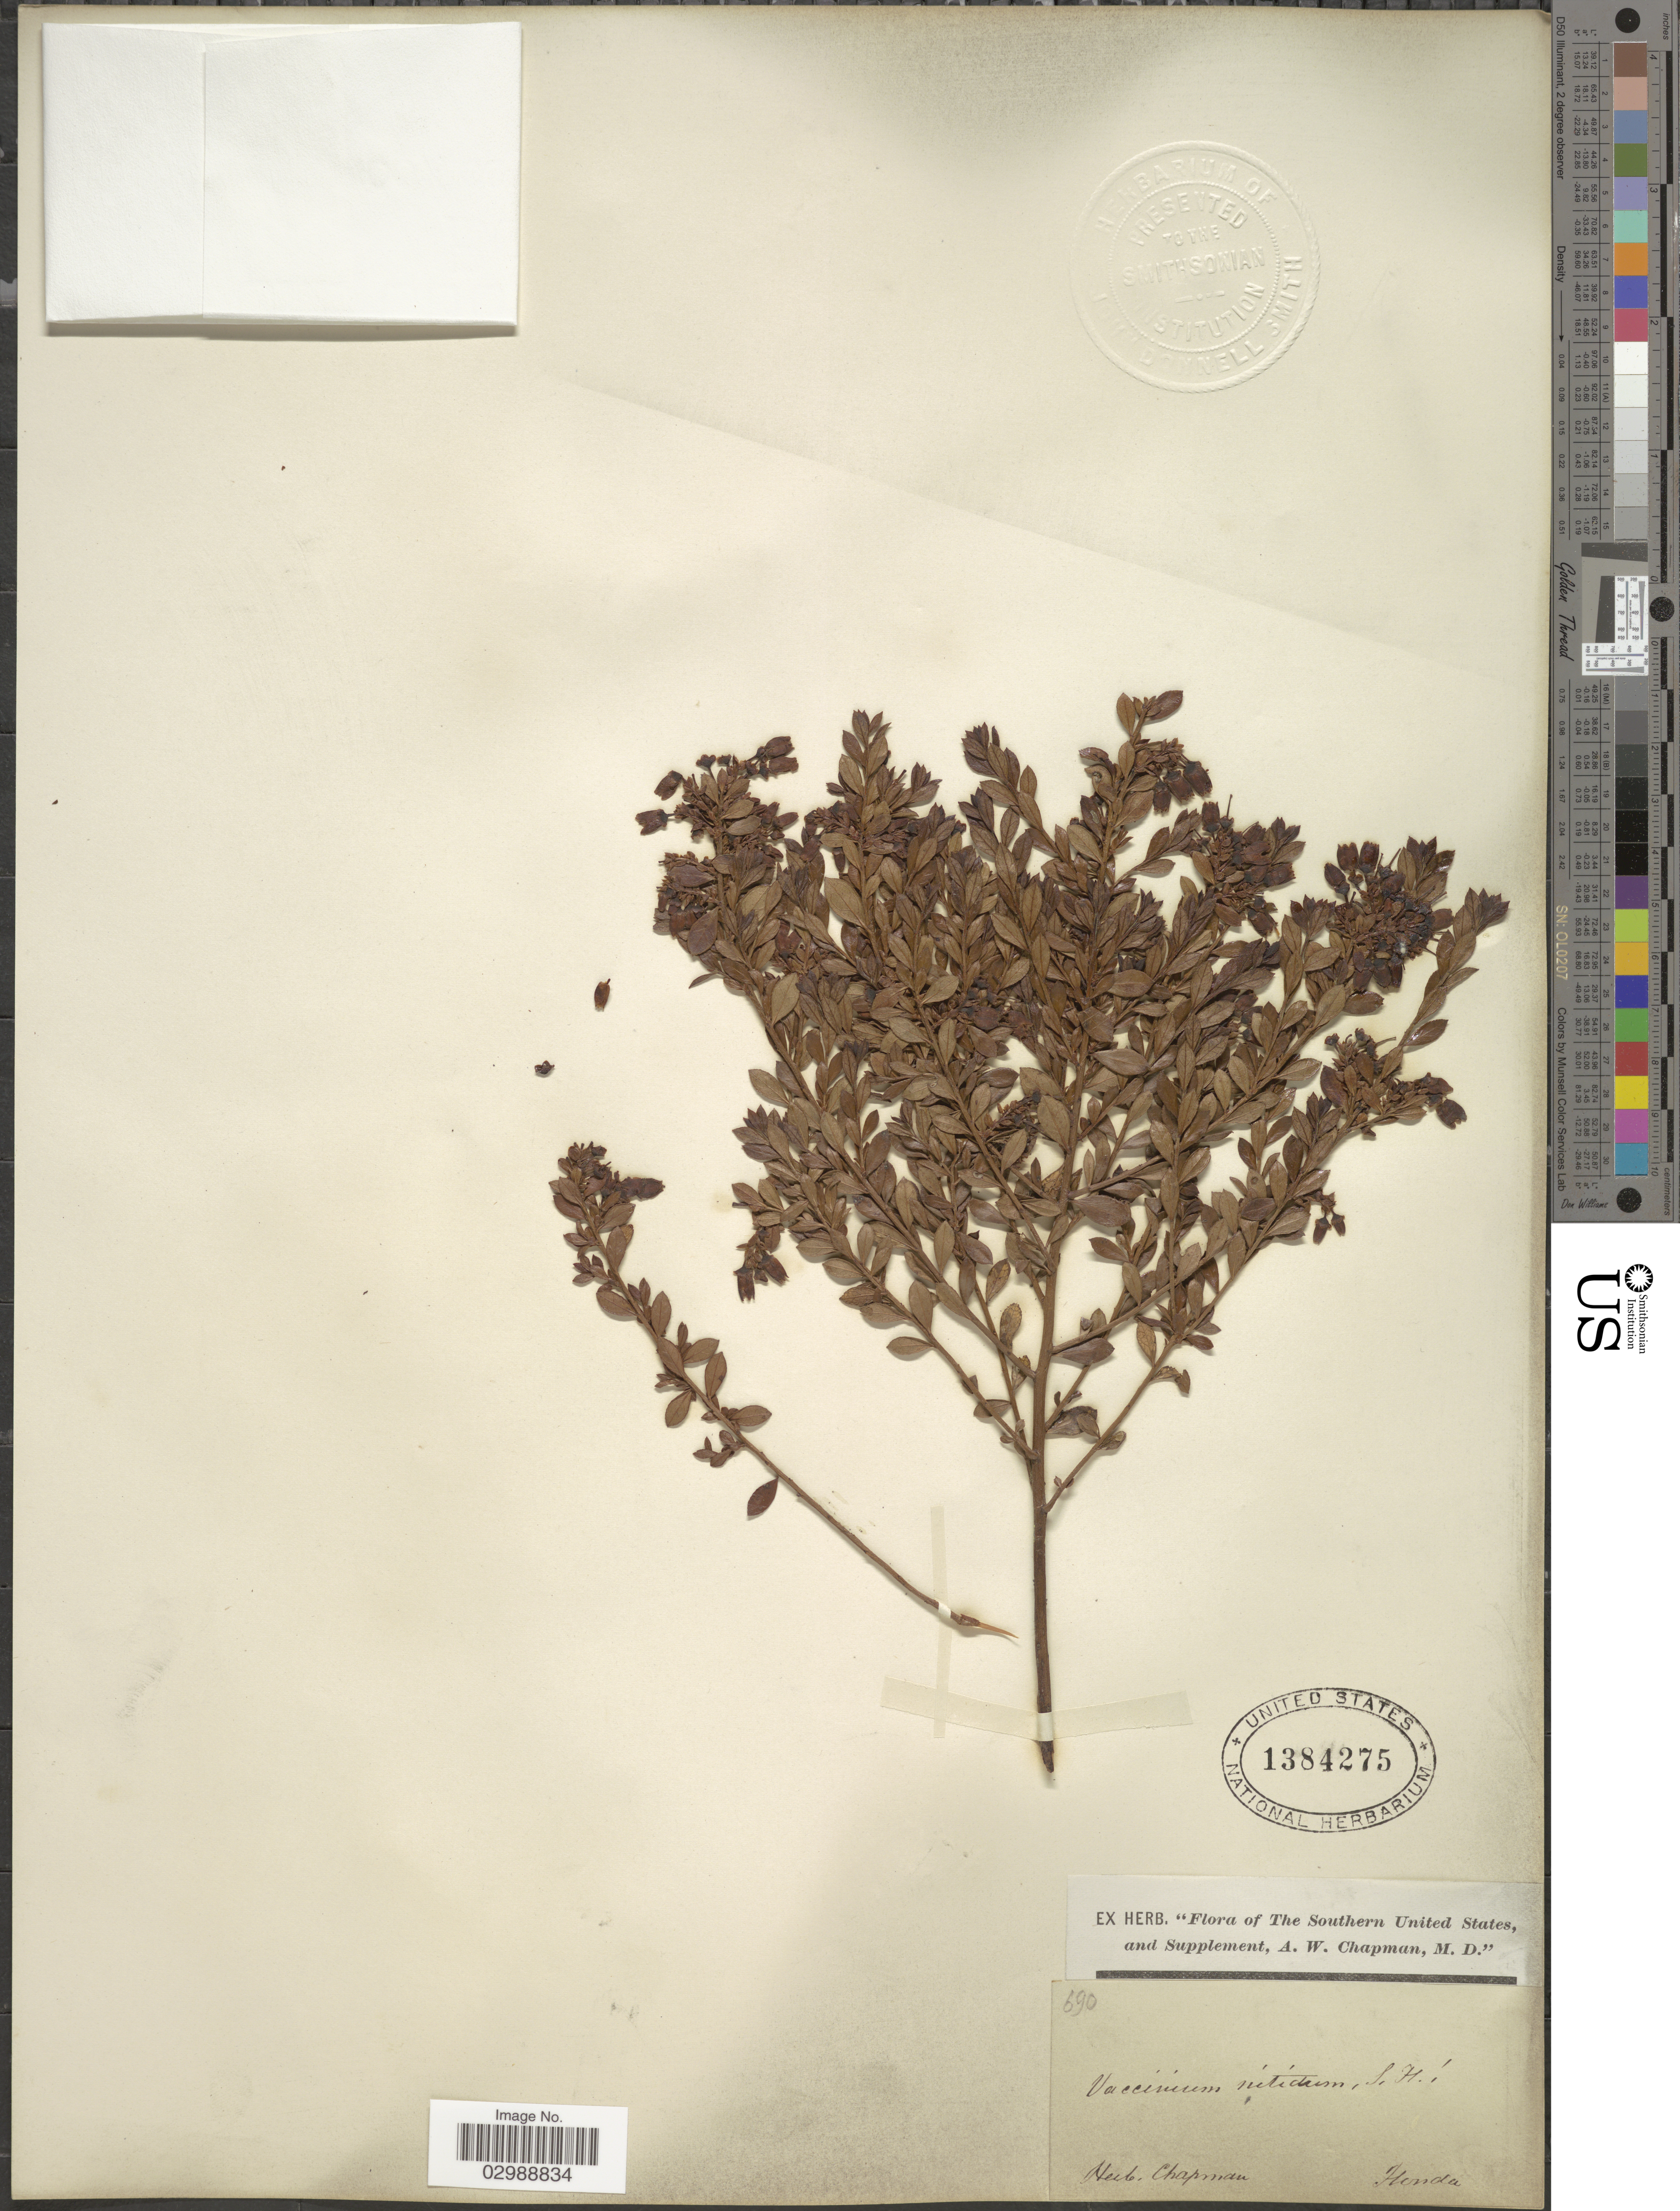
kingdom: Plantae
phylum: Tracheophyta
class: Magnoliopsida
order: Ericales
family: Ericaceae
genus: Vaccinium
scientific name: Vaccinium nitidum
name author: Andrews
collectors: ex herb. A.W. Chapman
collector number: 690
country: United States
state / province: Florida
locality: Southern United States, and Supplement.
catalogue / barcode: US 1384275